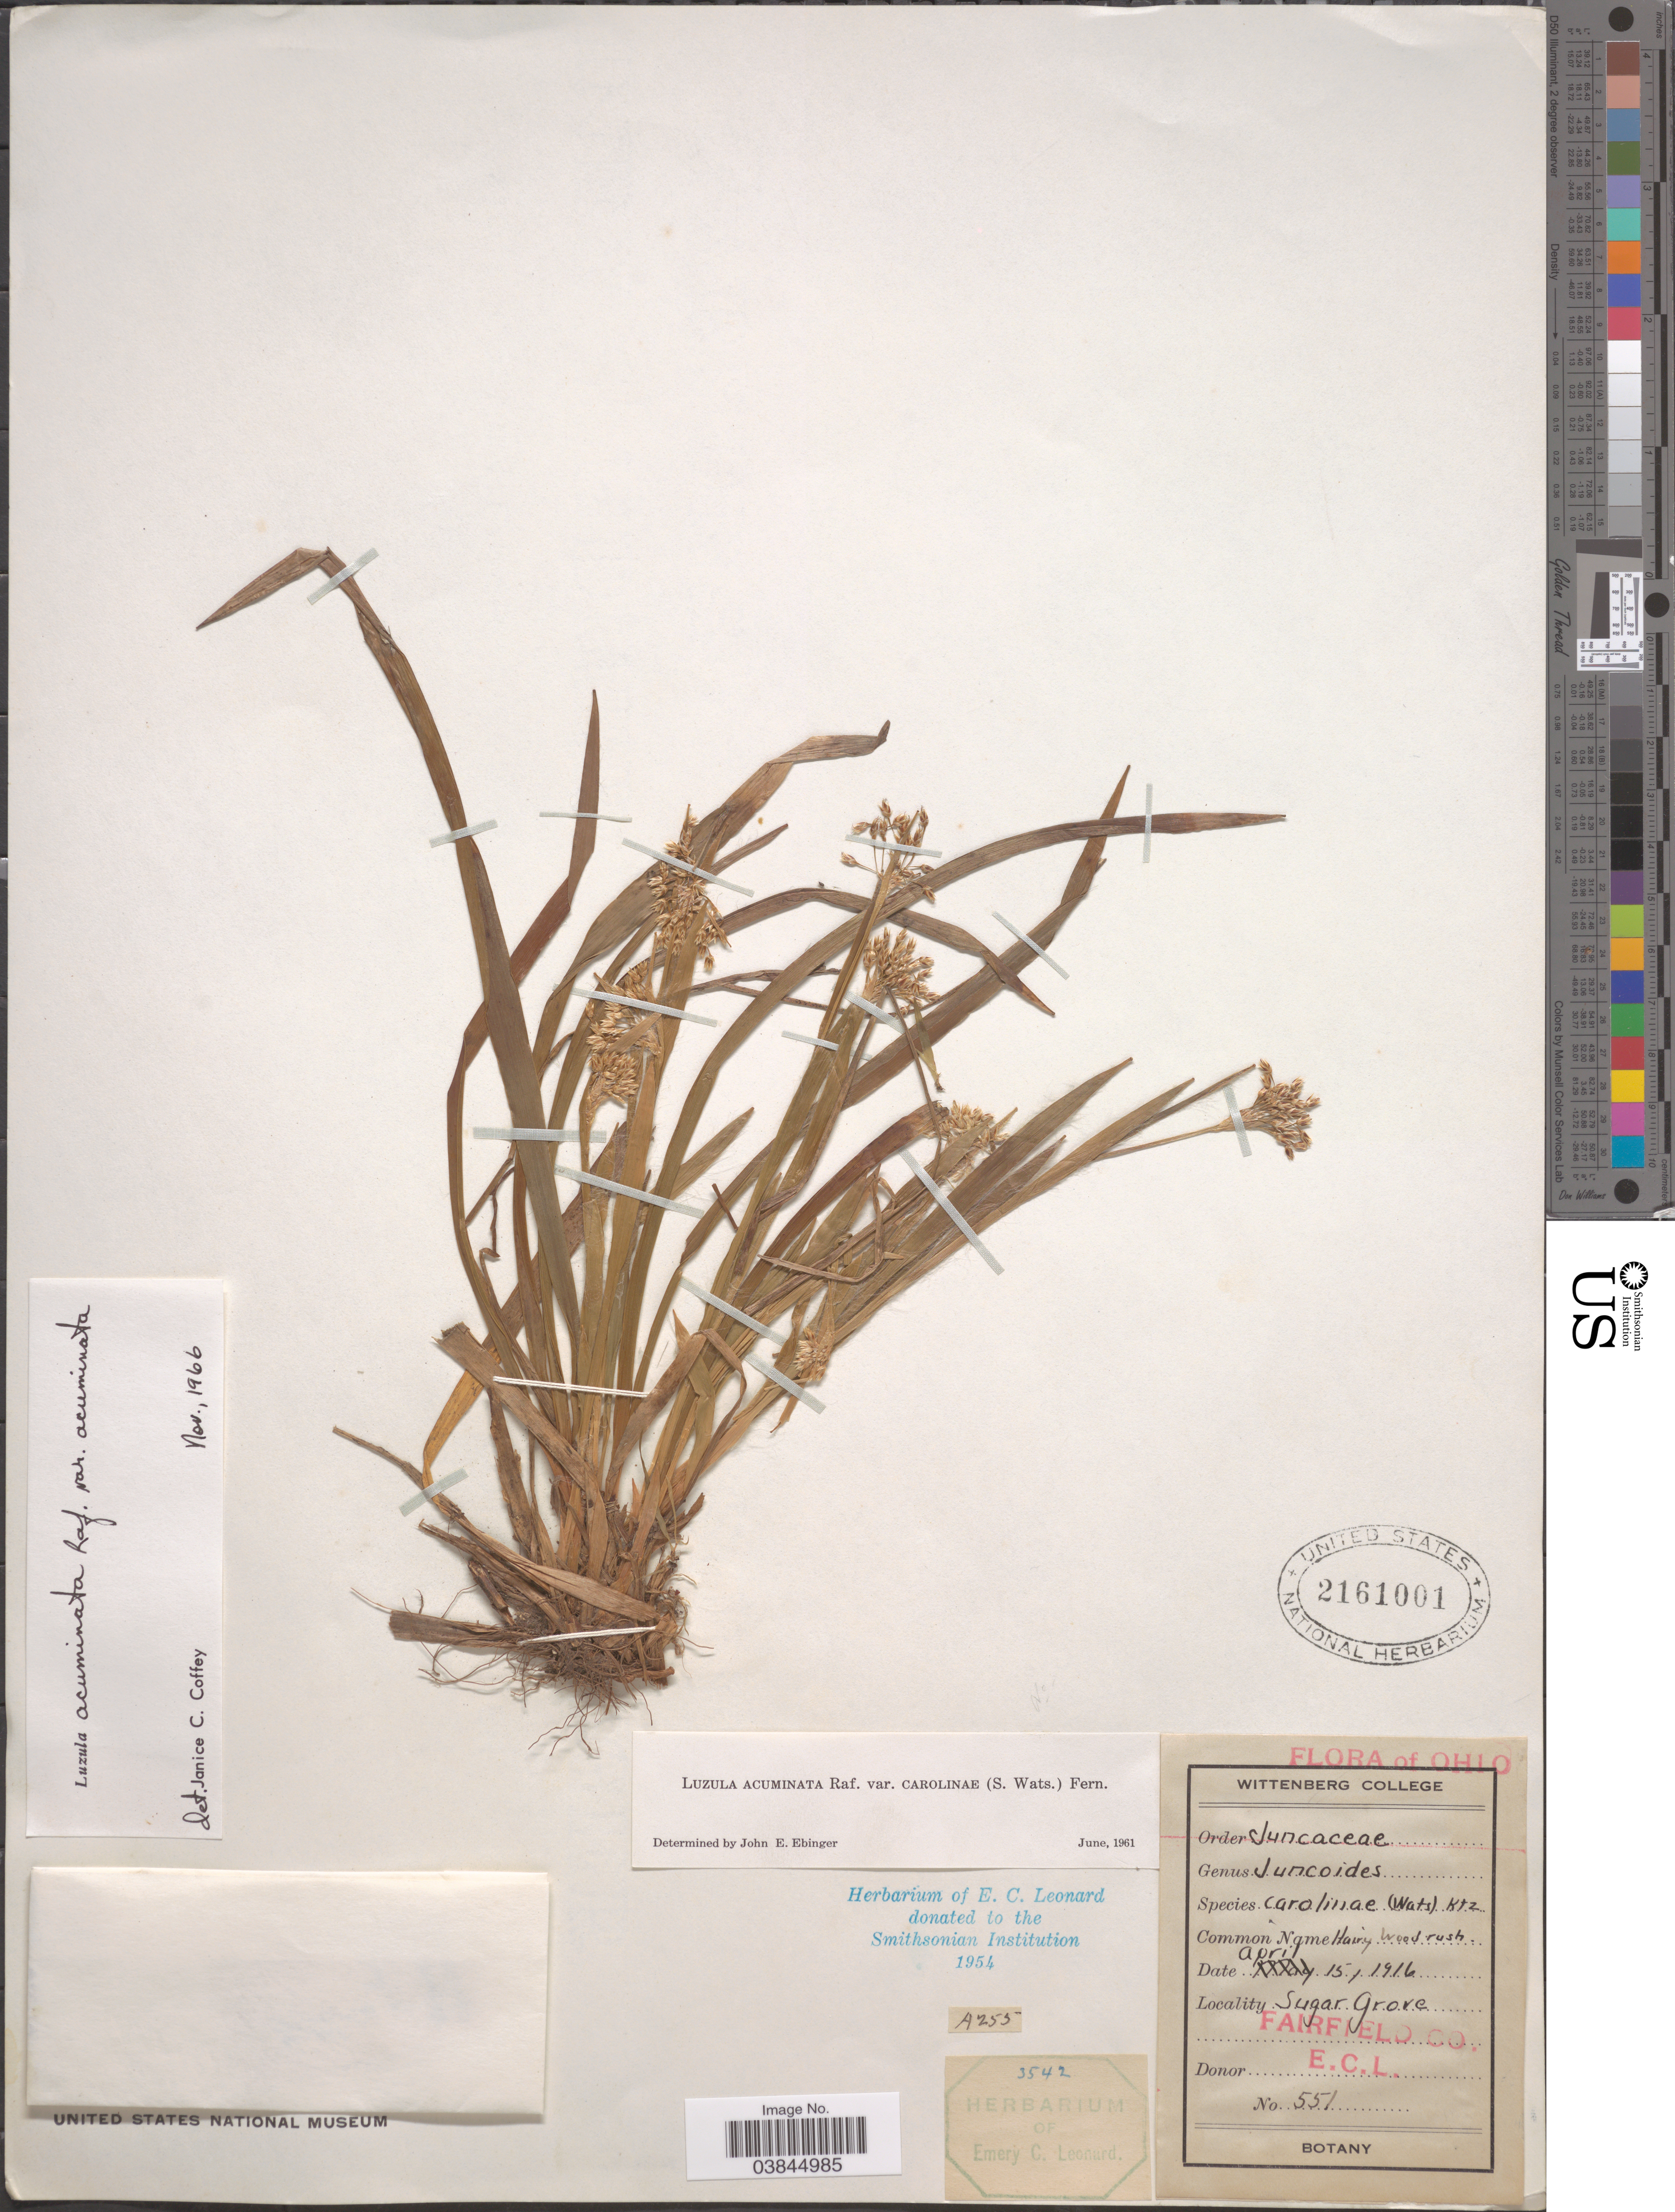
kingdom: Plantae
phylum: Tracheophyta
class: Liliopsida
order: Poales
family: Juncaceae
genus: Luzula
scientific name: Luzula acuminata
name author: Raf.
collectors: E. C. Leonard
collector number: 551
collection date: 1916-04-15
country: United States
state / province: Ohio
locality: Sugar Grove. Fairfield Co.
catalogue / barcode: US 2161001